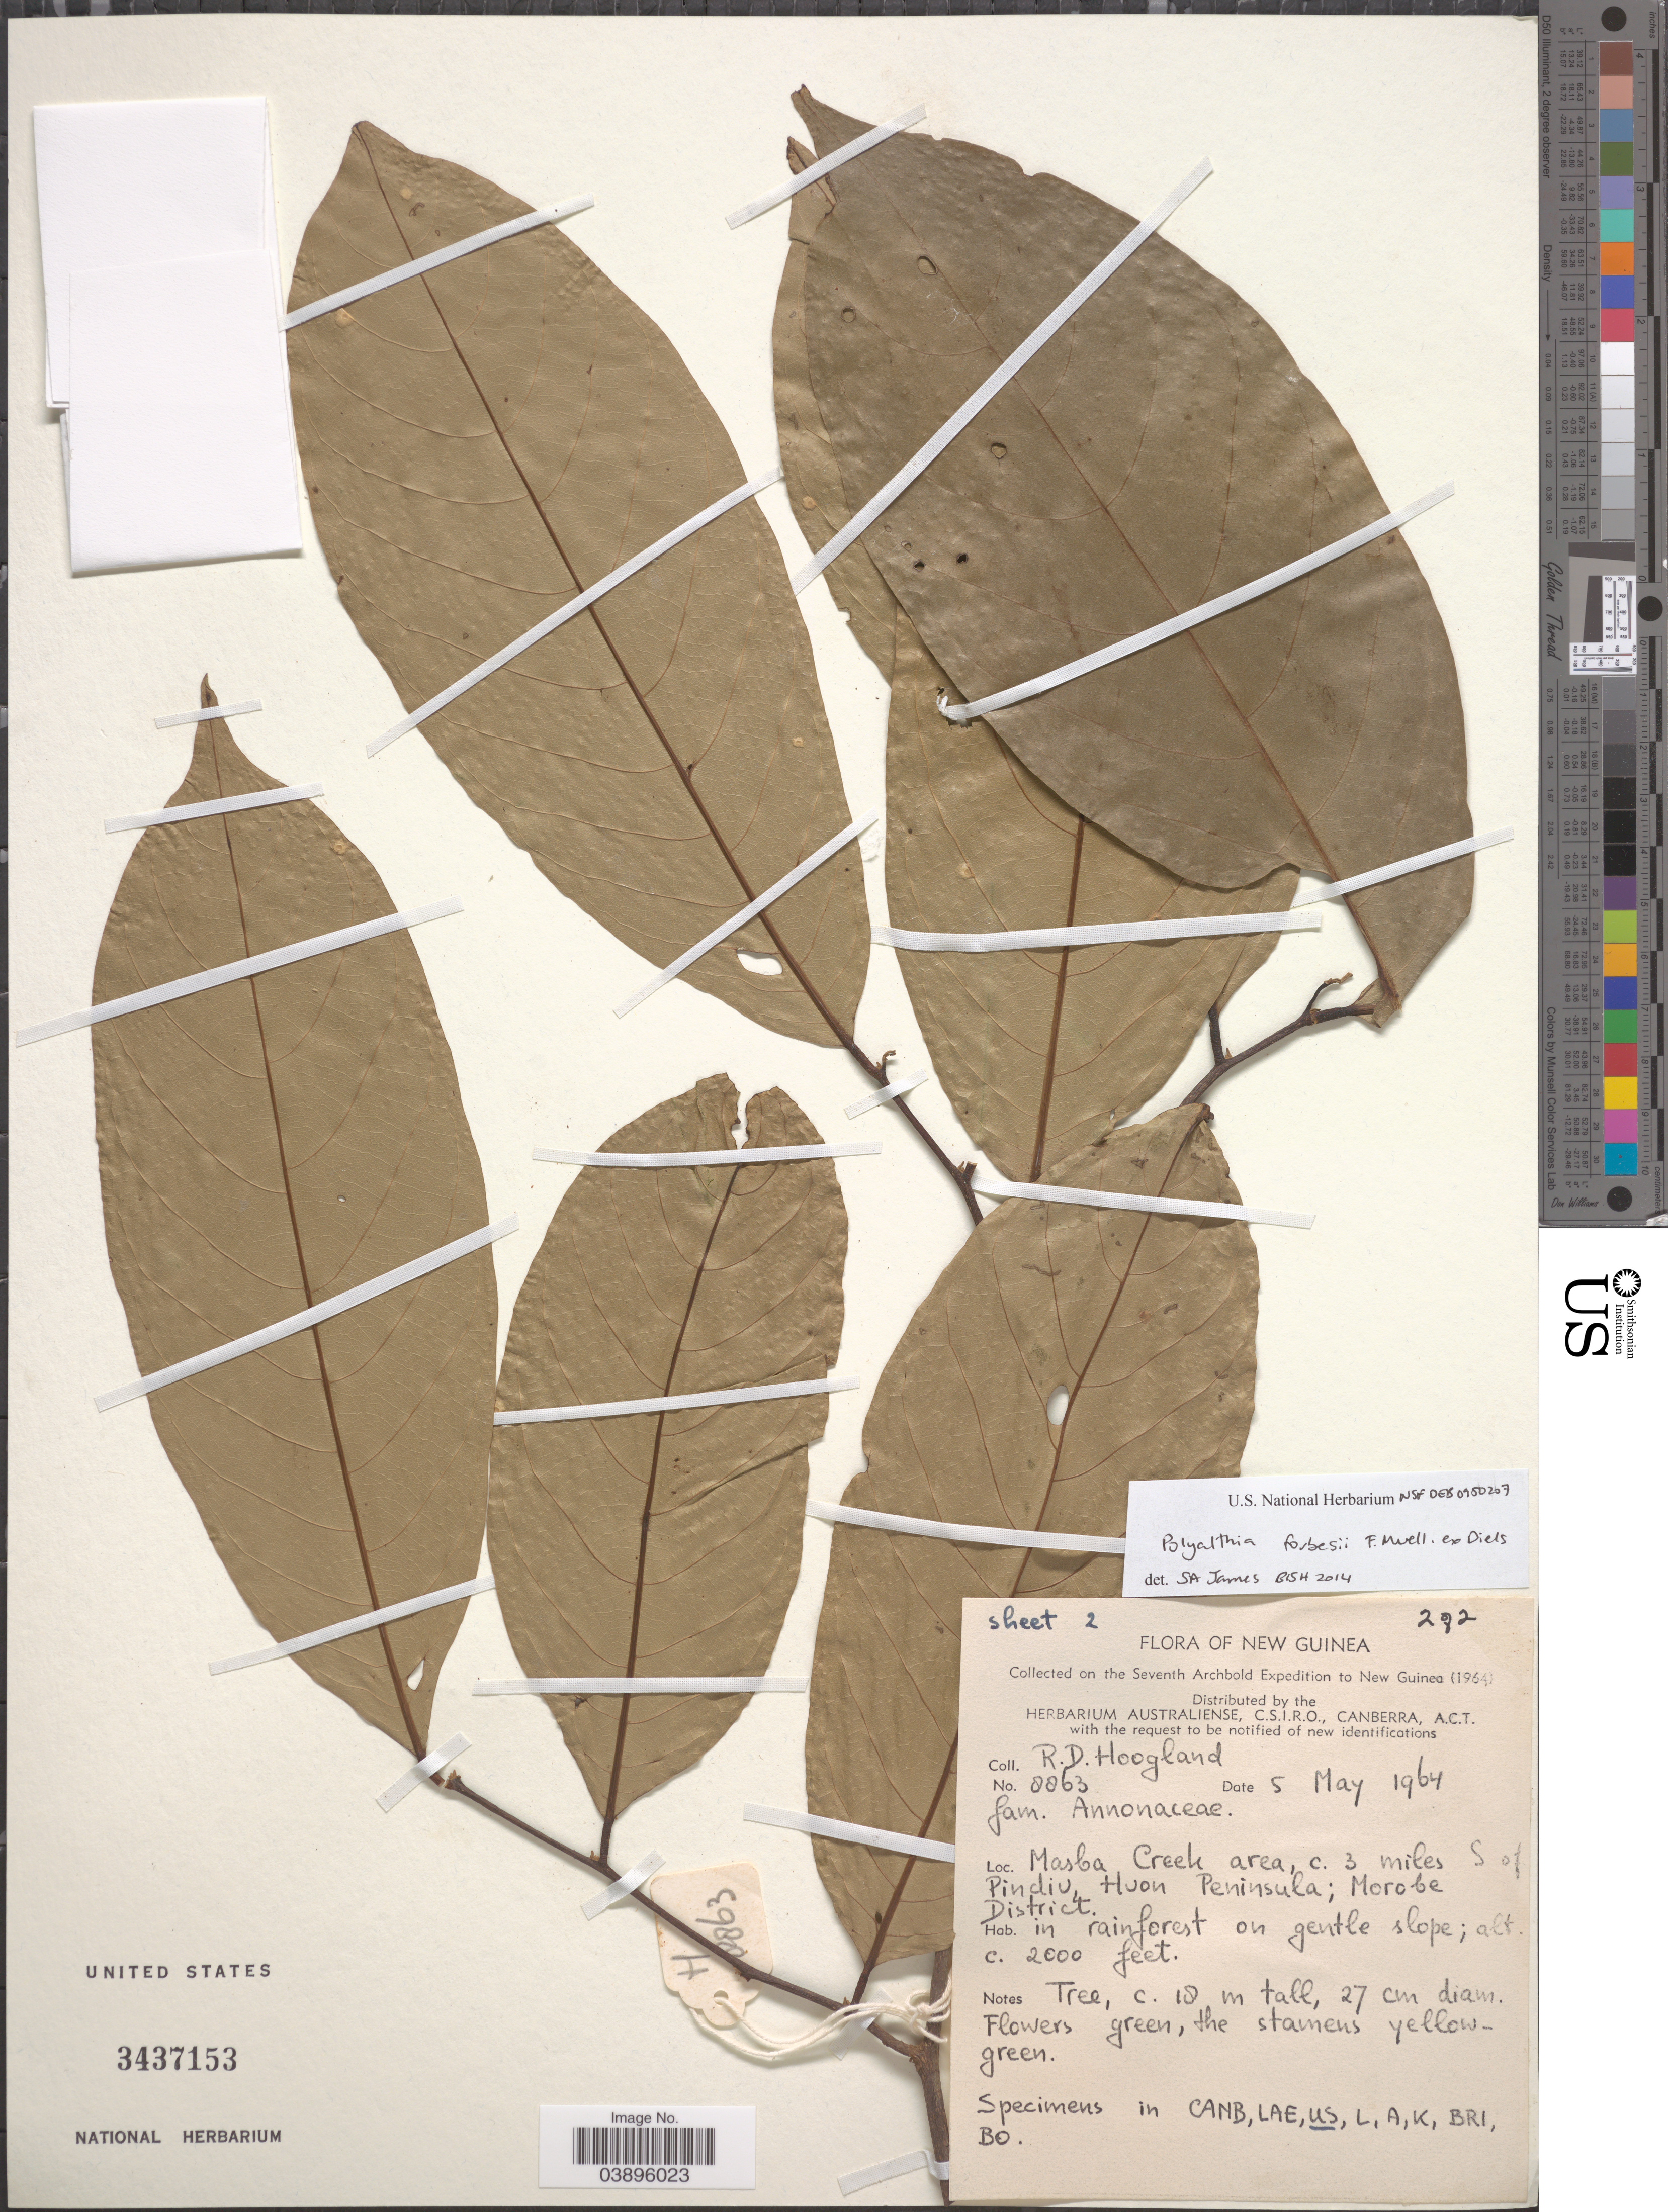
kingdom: Plantae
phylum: Tracheophyta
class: Magnoliopsida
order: Magnoliales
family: Annonaceae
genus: Polyalthia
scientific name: Polyalthia forbesii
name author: F. Muell. ex Diels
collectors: R. D. Hoogland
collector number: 8863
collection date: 1964-05-05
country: Papua New Guinea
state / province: Morobe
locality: New Guinea. Masba Creek area, c. 3 miles S of Pindiu, Huon Peninsula; Morobe District. On gentle slope.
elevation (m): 610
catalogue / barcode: US 3437153